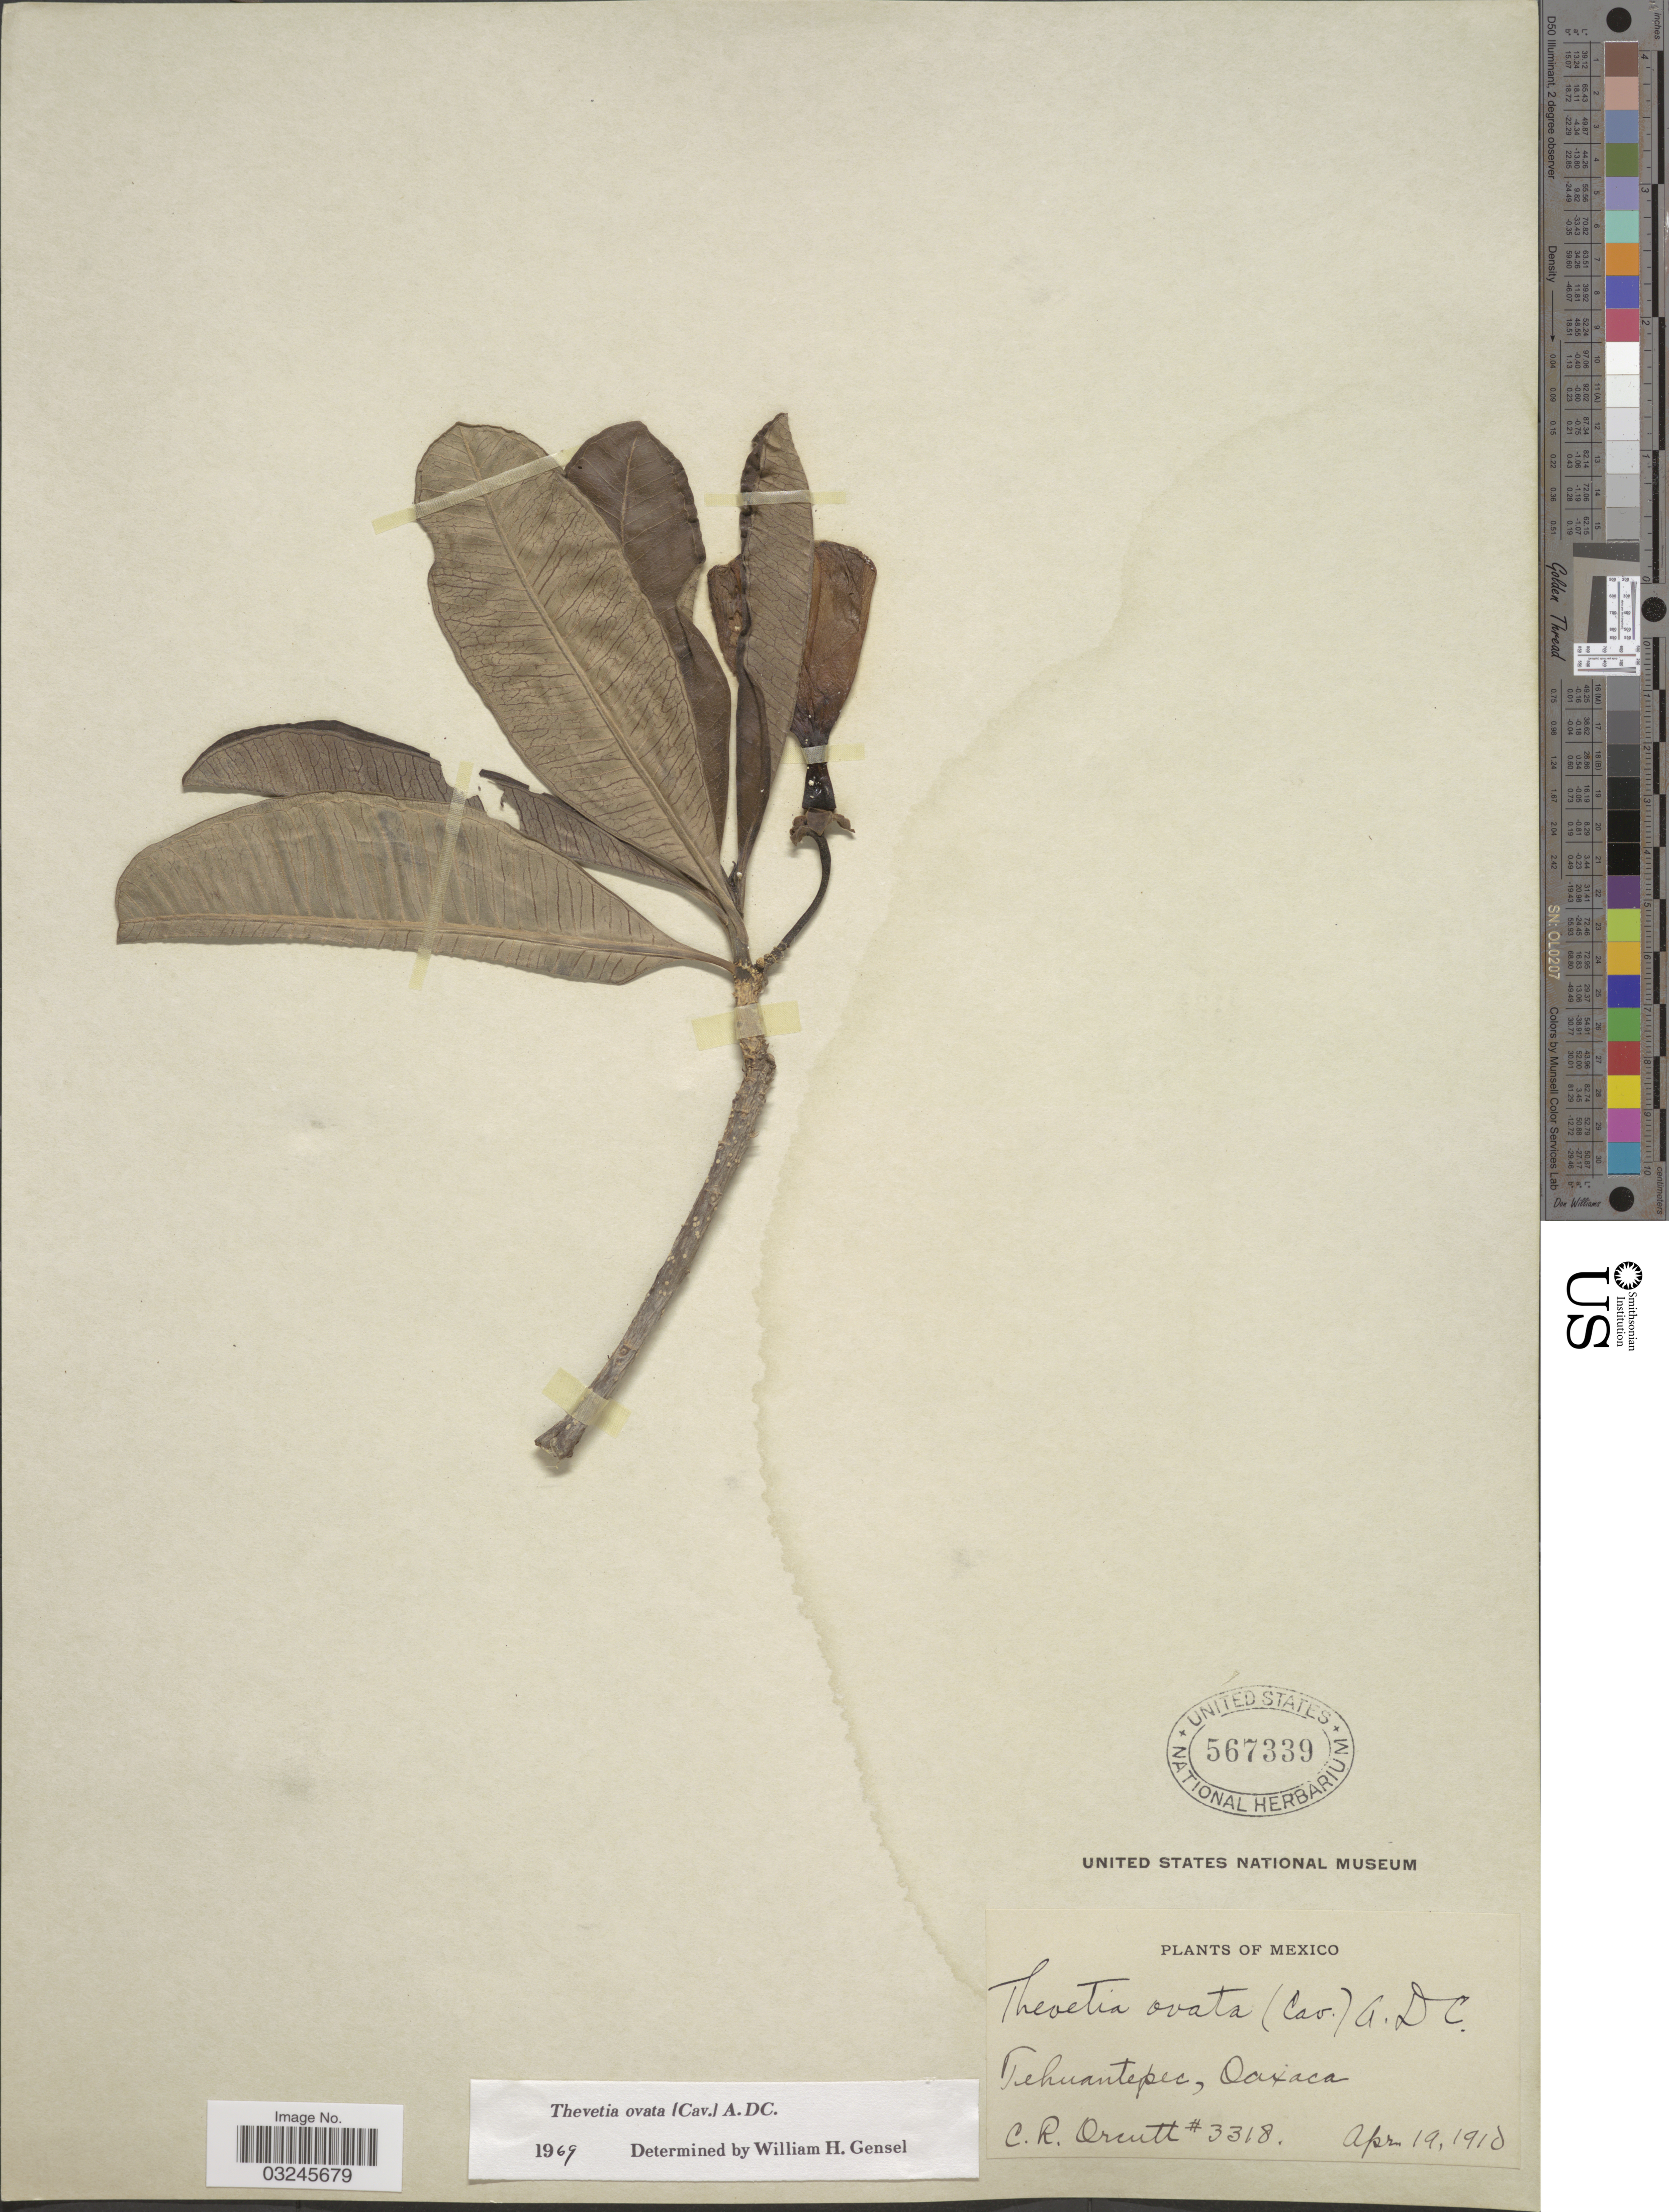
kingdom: Plantae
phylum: Tracheophyta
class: Magnoliopsida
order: Gentianales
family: Apocynaceae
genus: Thevetia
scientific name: Thevetia ovata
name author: (Cav.) A. DC.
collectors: C. R. Orcutt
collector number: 3318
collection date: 1910-04-19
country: Mexico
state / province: Oaxaca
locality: Tehuantepec, Oaxaca.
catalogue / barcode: US 567339